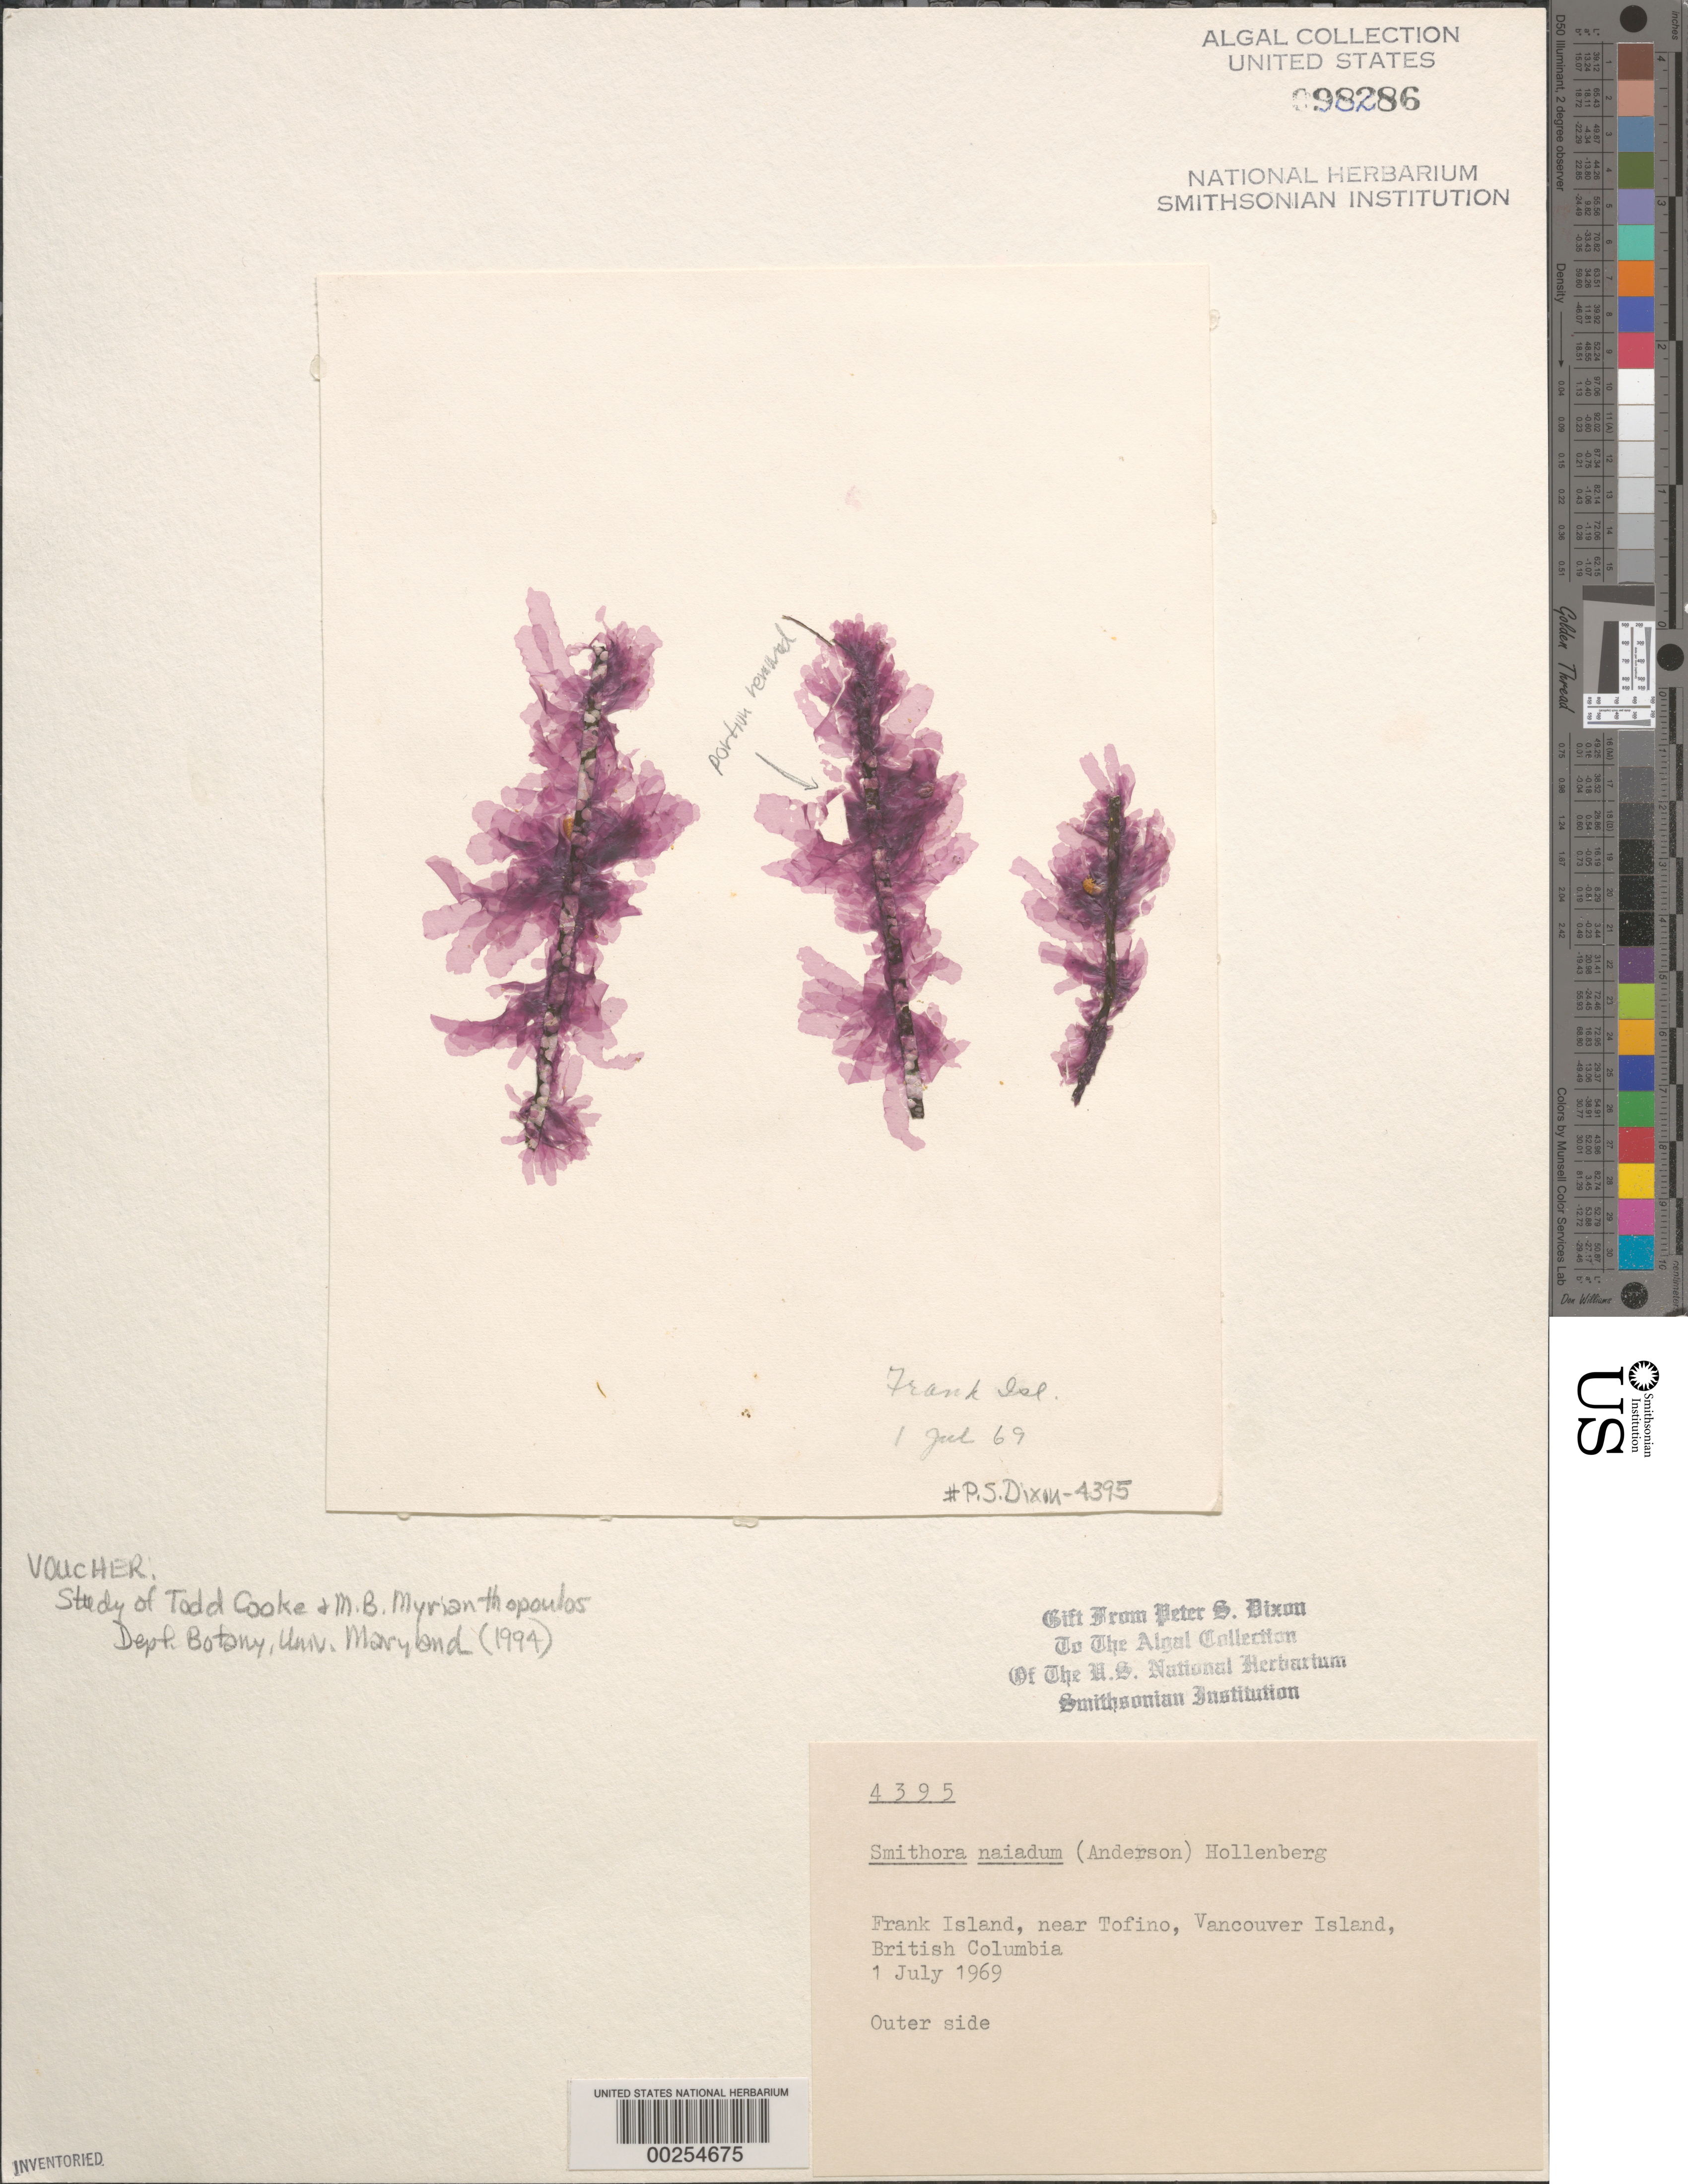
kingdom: Plantae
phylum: Rhodophyta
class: Compsopogonophyceae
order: Erythropeltidales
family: Erythrotrichiaceae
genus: Smithora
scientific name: Smithora naiadum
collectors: P. S. Dixon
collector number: PSD 4395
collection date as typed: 01 Jul 1969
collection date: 1969-07-01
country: Canada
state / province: British Columbia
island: Frank Island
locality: Near Tofino, Vancouver Island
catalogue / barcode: US 98286